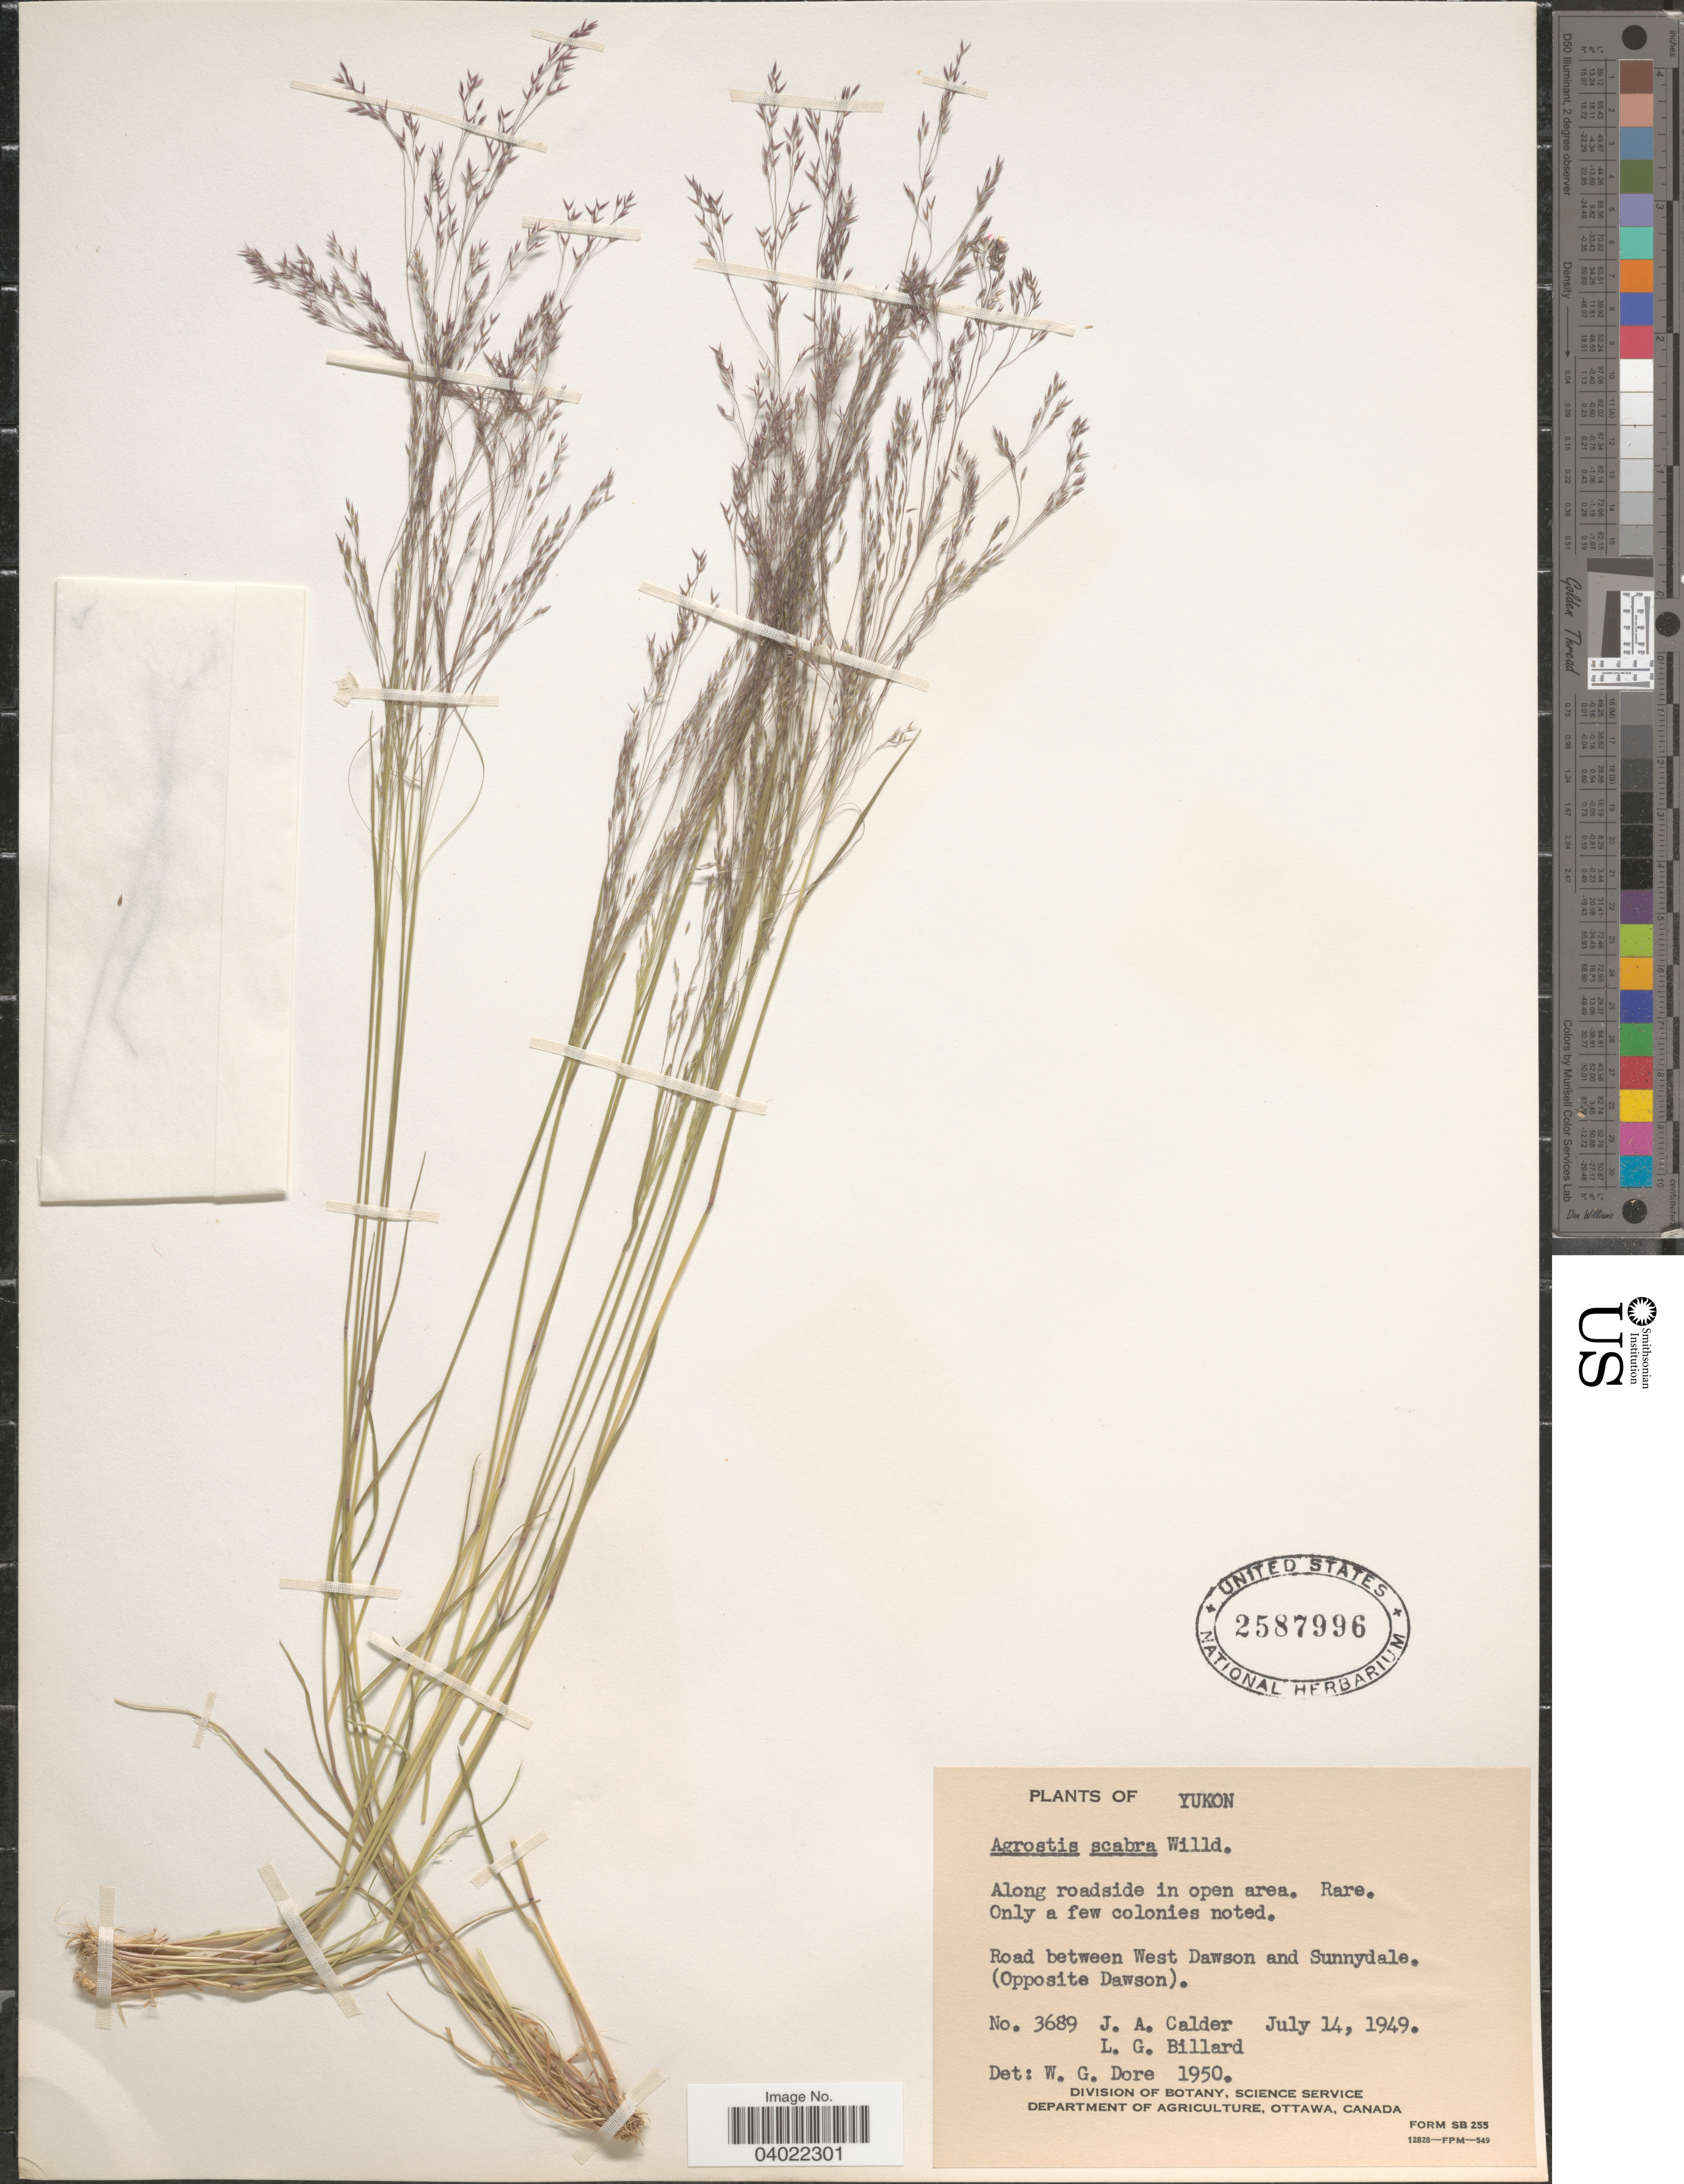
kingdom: Plantae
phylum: Tracheophyta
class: Liliopsida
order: Poales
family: Poaceae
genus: Agrostis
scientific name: Agrostis scabra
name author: Willd.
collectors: J. A. Calder & L. Billard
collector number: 3689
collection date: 1949-07-14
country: Canada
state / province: Yukon Territory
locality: Yukon. Road between West Dawson and Sunnydale. (Opposite Dawson).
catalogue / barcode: US 2587996